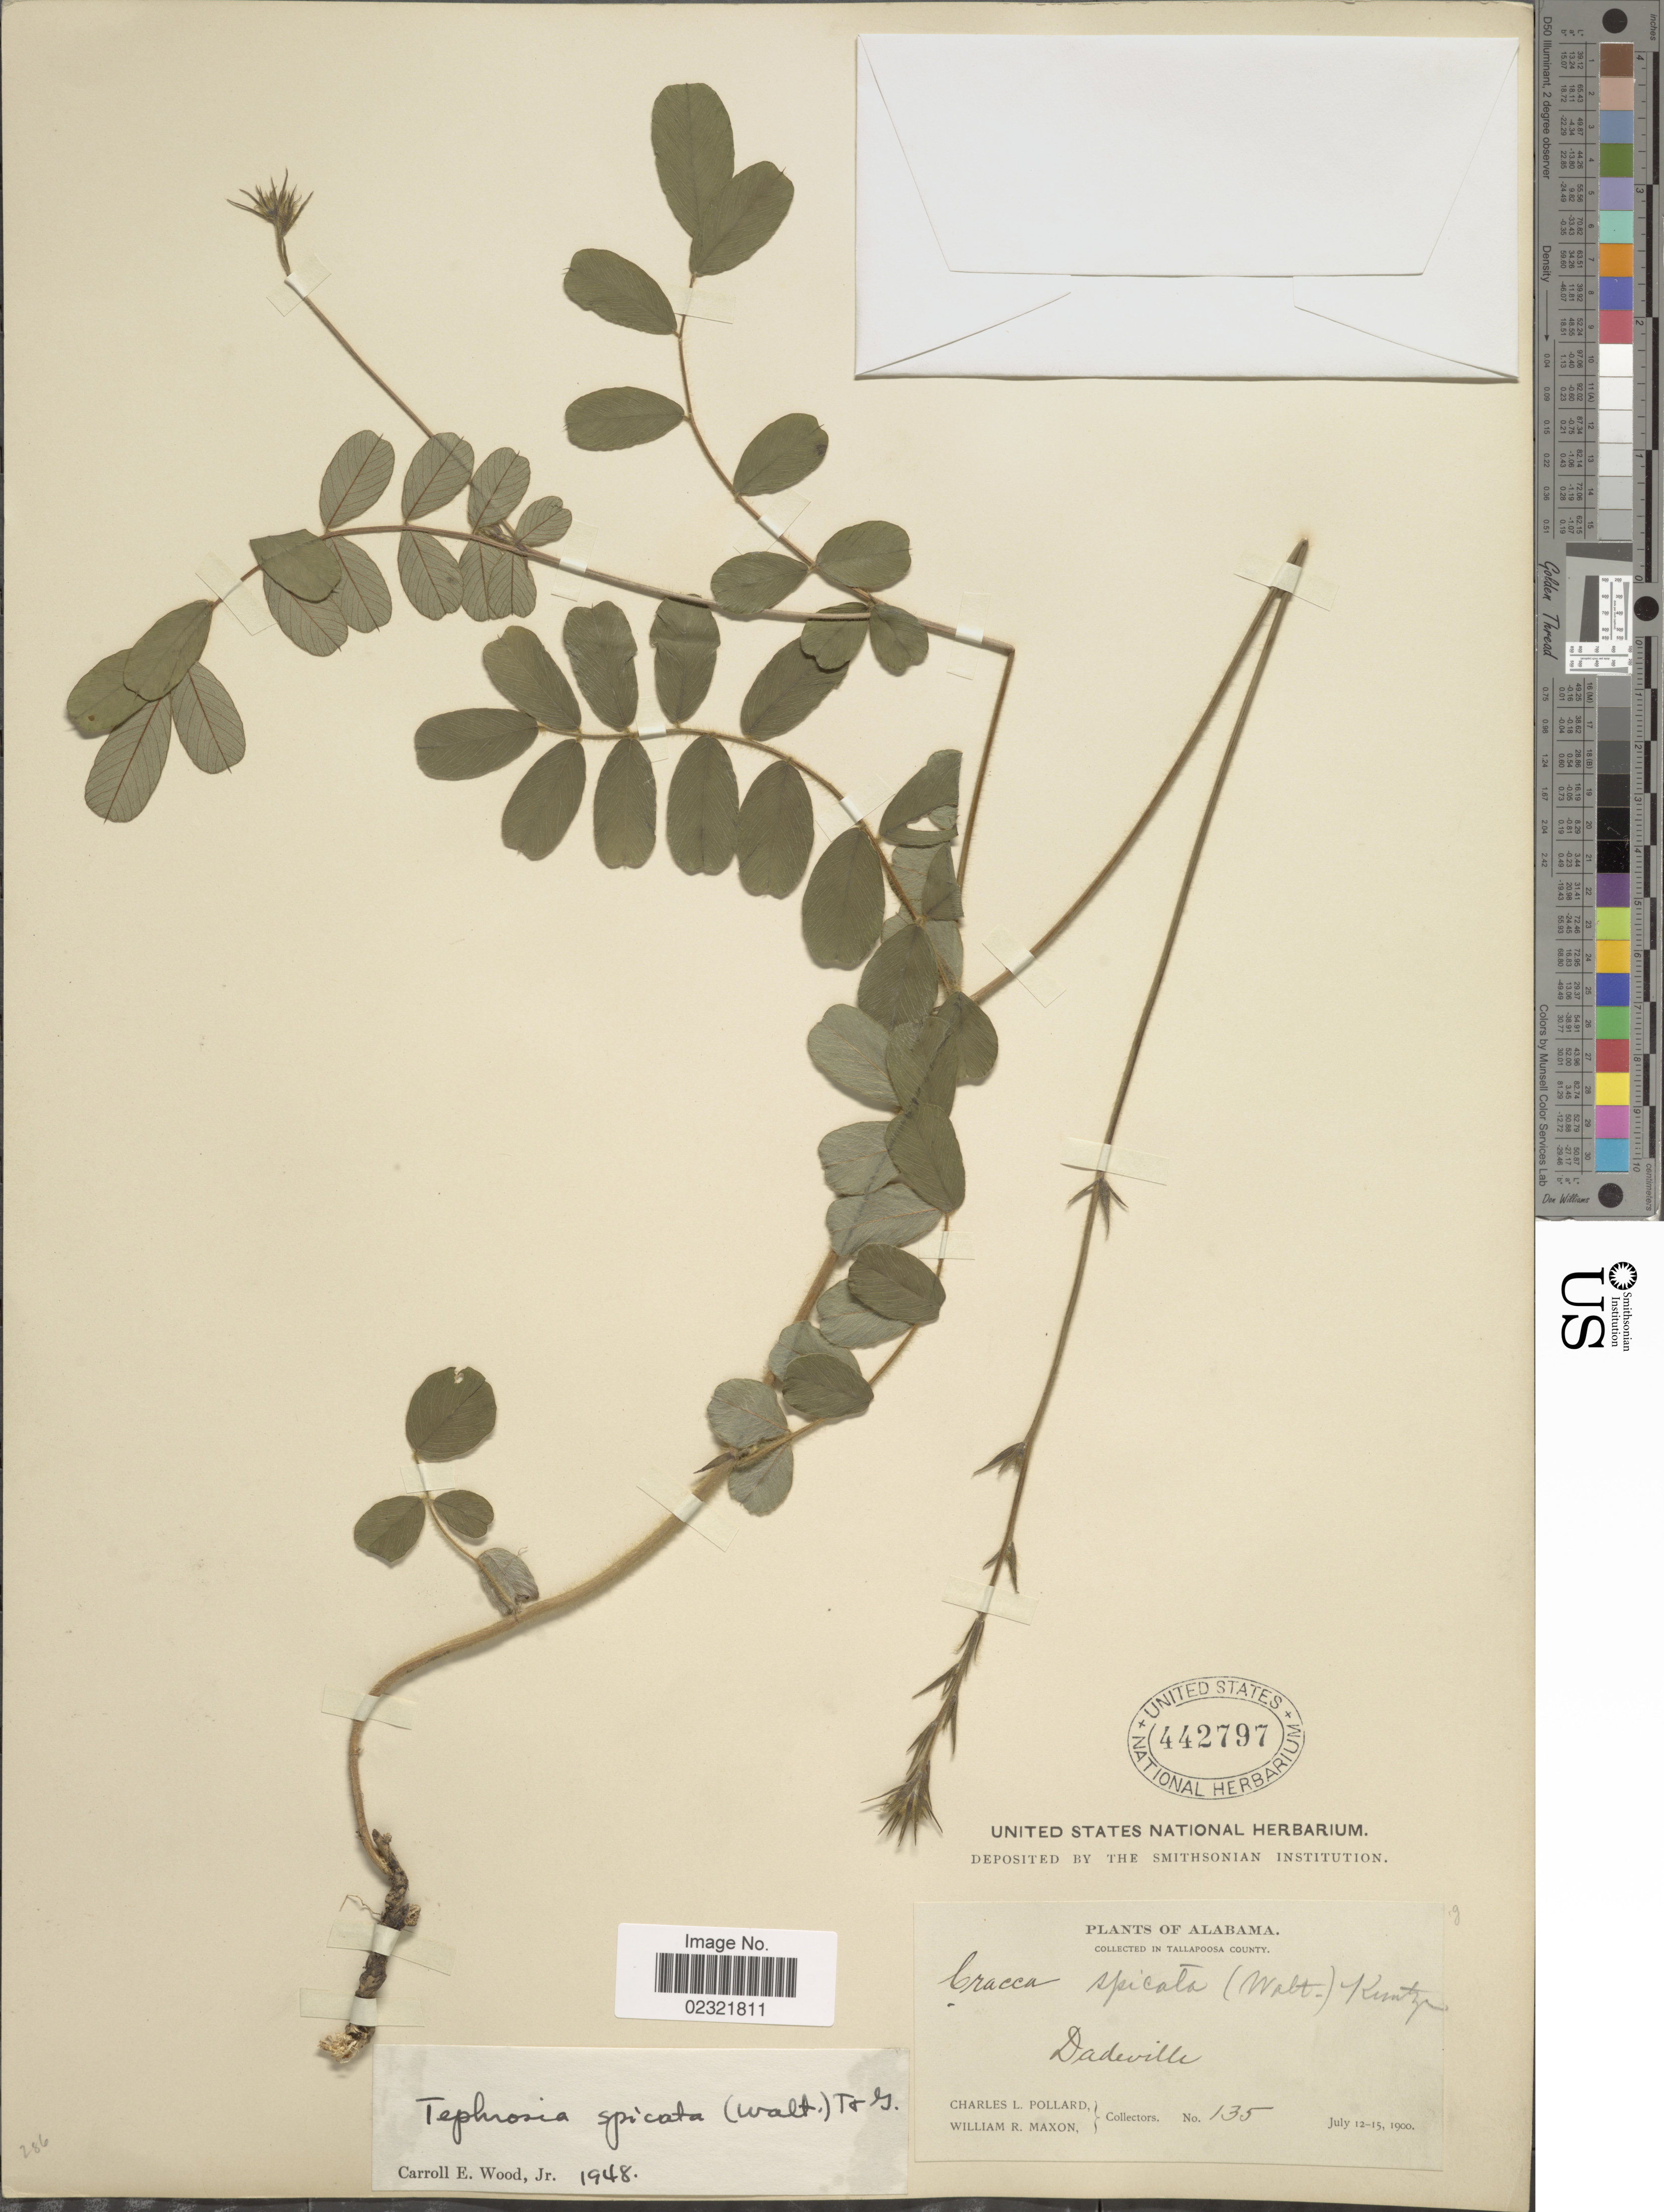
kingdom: Plantae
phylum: Tracheophyta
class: Magnoliopsida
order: Fabales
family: Fabaceae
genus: Tephrosia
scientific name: Tephrosia spicata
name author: (Walter) Torr. & A. Gray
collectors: C. L. Pollard & W. R. Maxon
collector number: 135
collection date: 1900-07-12/1900-07-15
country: United States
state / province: Alabama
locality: In Tallapoosa County, Dadeville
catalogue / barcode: US 442797